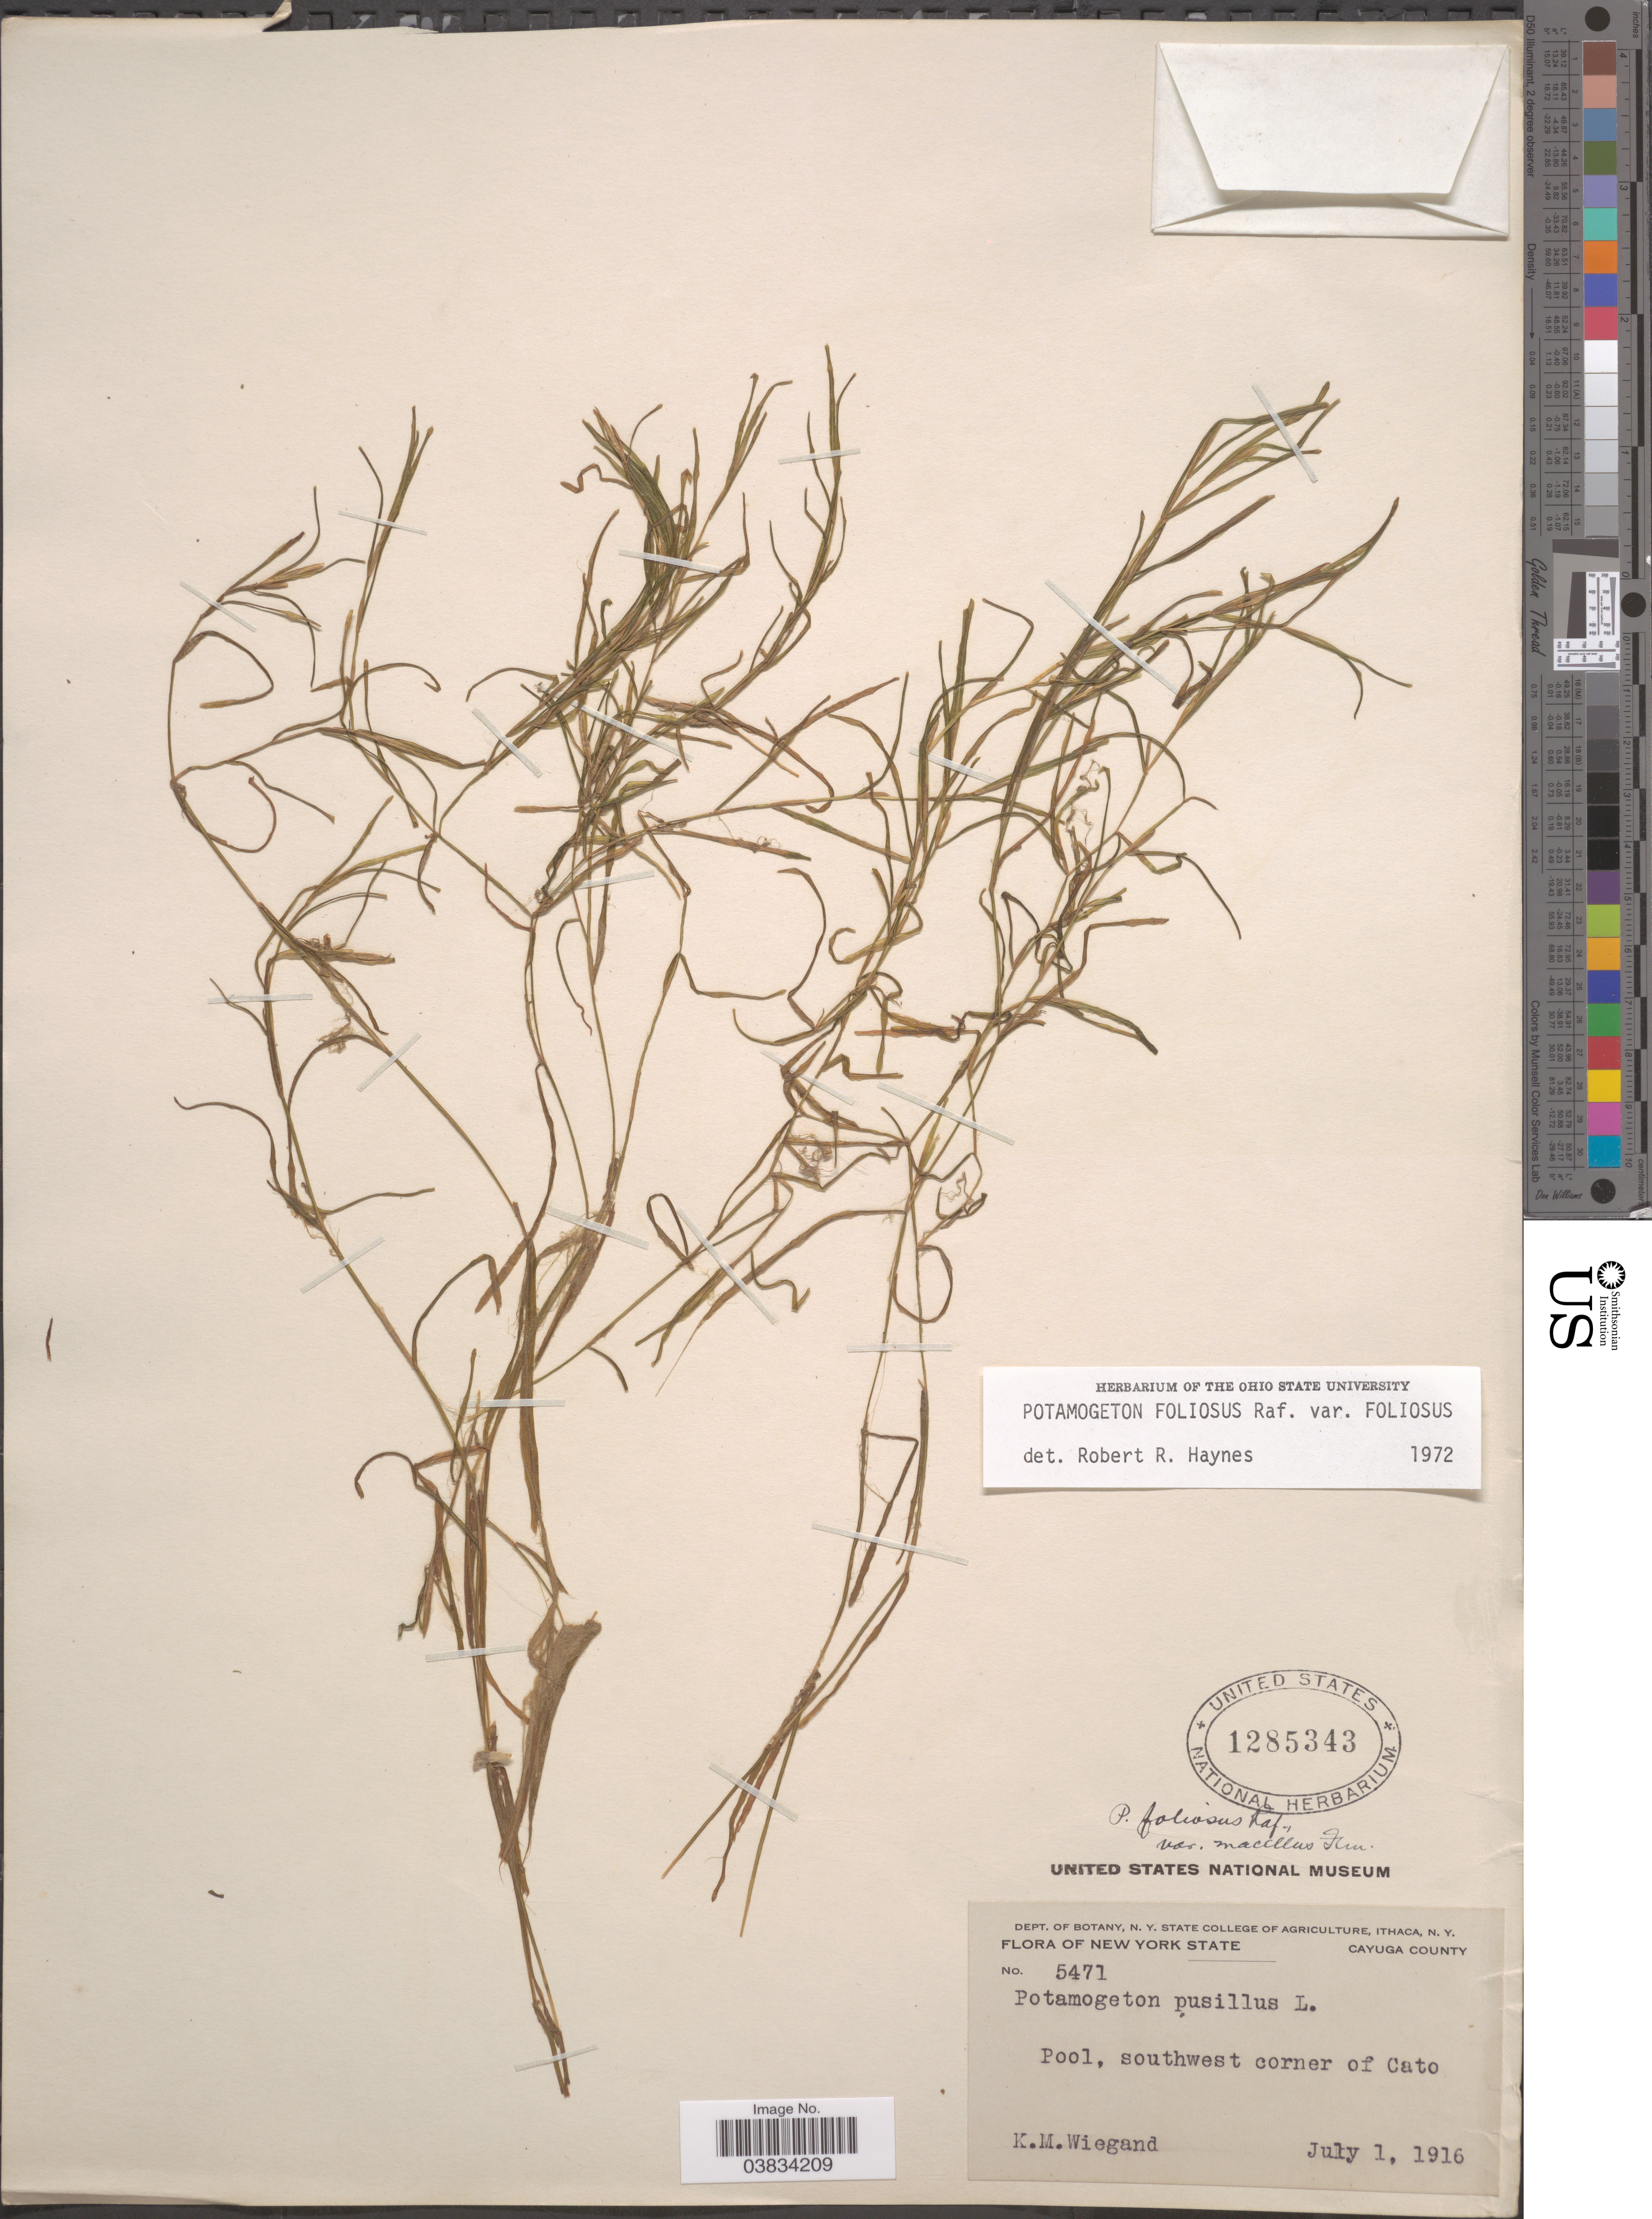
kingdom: Plantae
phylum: Tracheophyta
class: Liliopsida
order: Alismatales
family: Potamogetonaceae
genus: Potamogeton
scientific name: Potamogeton foliosus var. foliosus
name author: Raf.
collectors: K. M. Wiegand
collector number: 5471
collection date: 1916-07-01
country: United States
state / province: New York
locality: Cayuga County. Pool, southwest corner of Cato.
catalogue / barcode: US 1285343